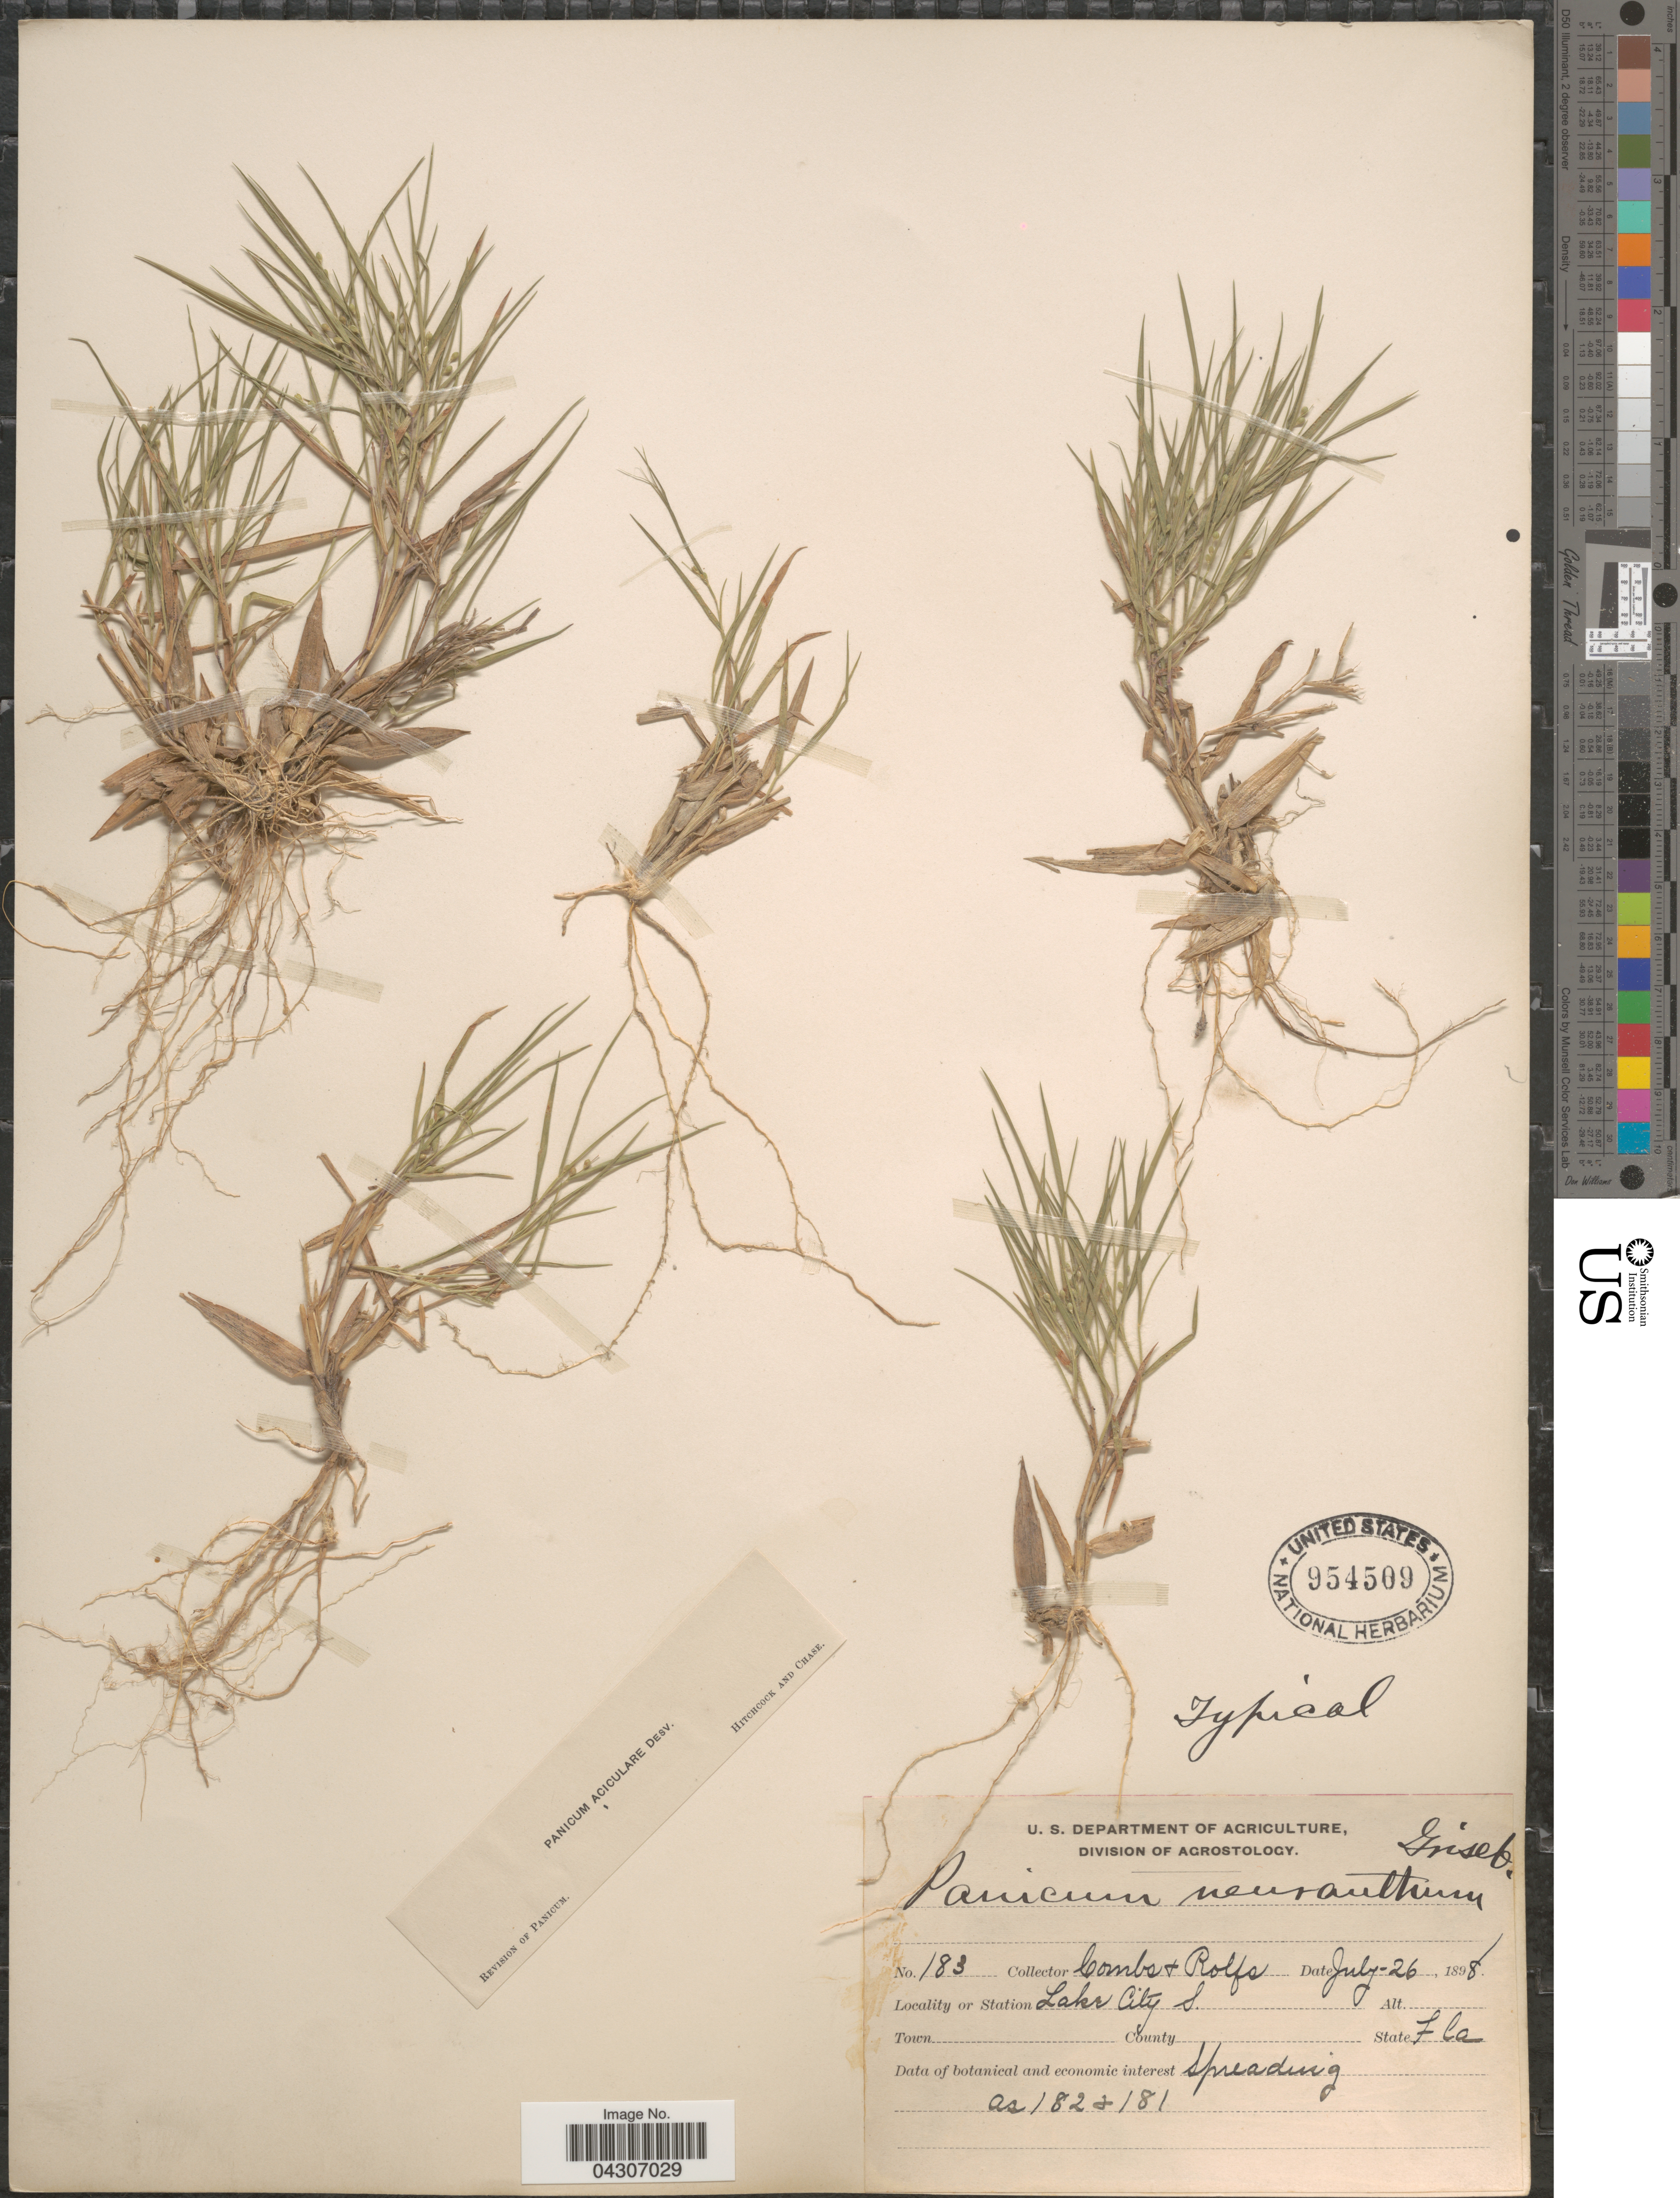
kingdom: Plantae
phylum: Tracheophyta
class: Liliopsida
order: Poales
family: Poaceae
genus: Dichanthelium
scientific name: Dichanthelium aciculare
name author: (Desv. ex Poir.) Gould & C.A. Clark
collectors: -. Combs & Rolfs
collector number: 183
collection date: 1898-07-26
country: United States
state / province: Florida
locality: Lake City S.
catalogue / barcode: US 954509